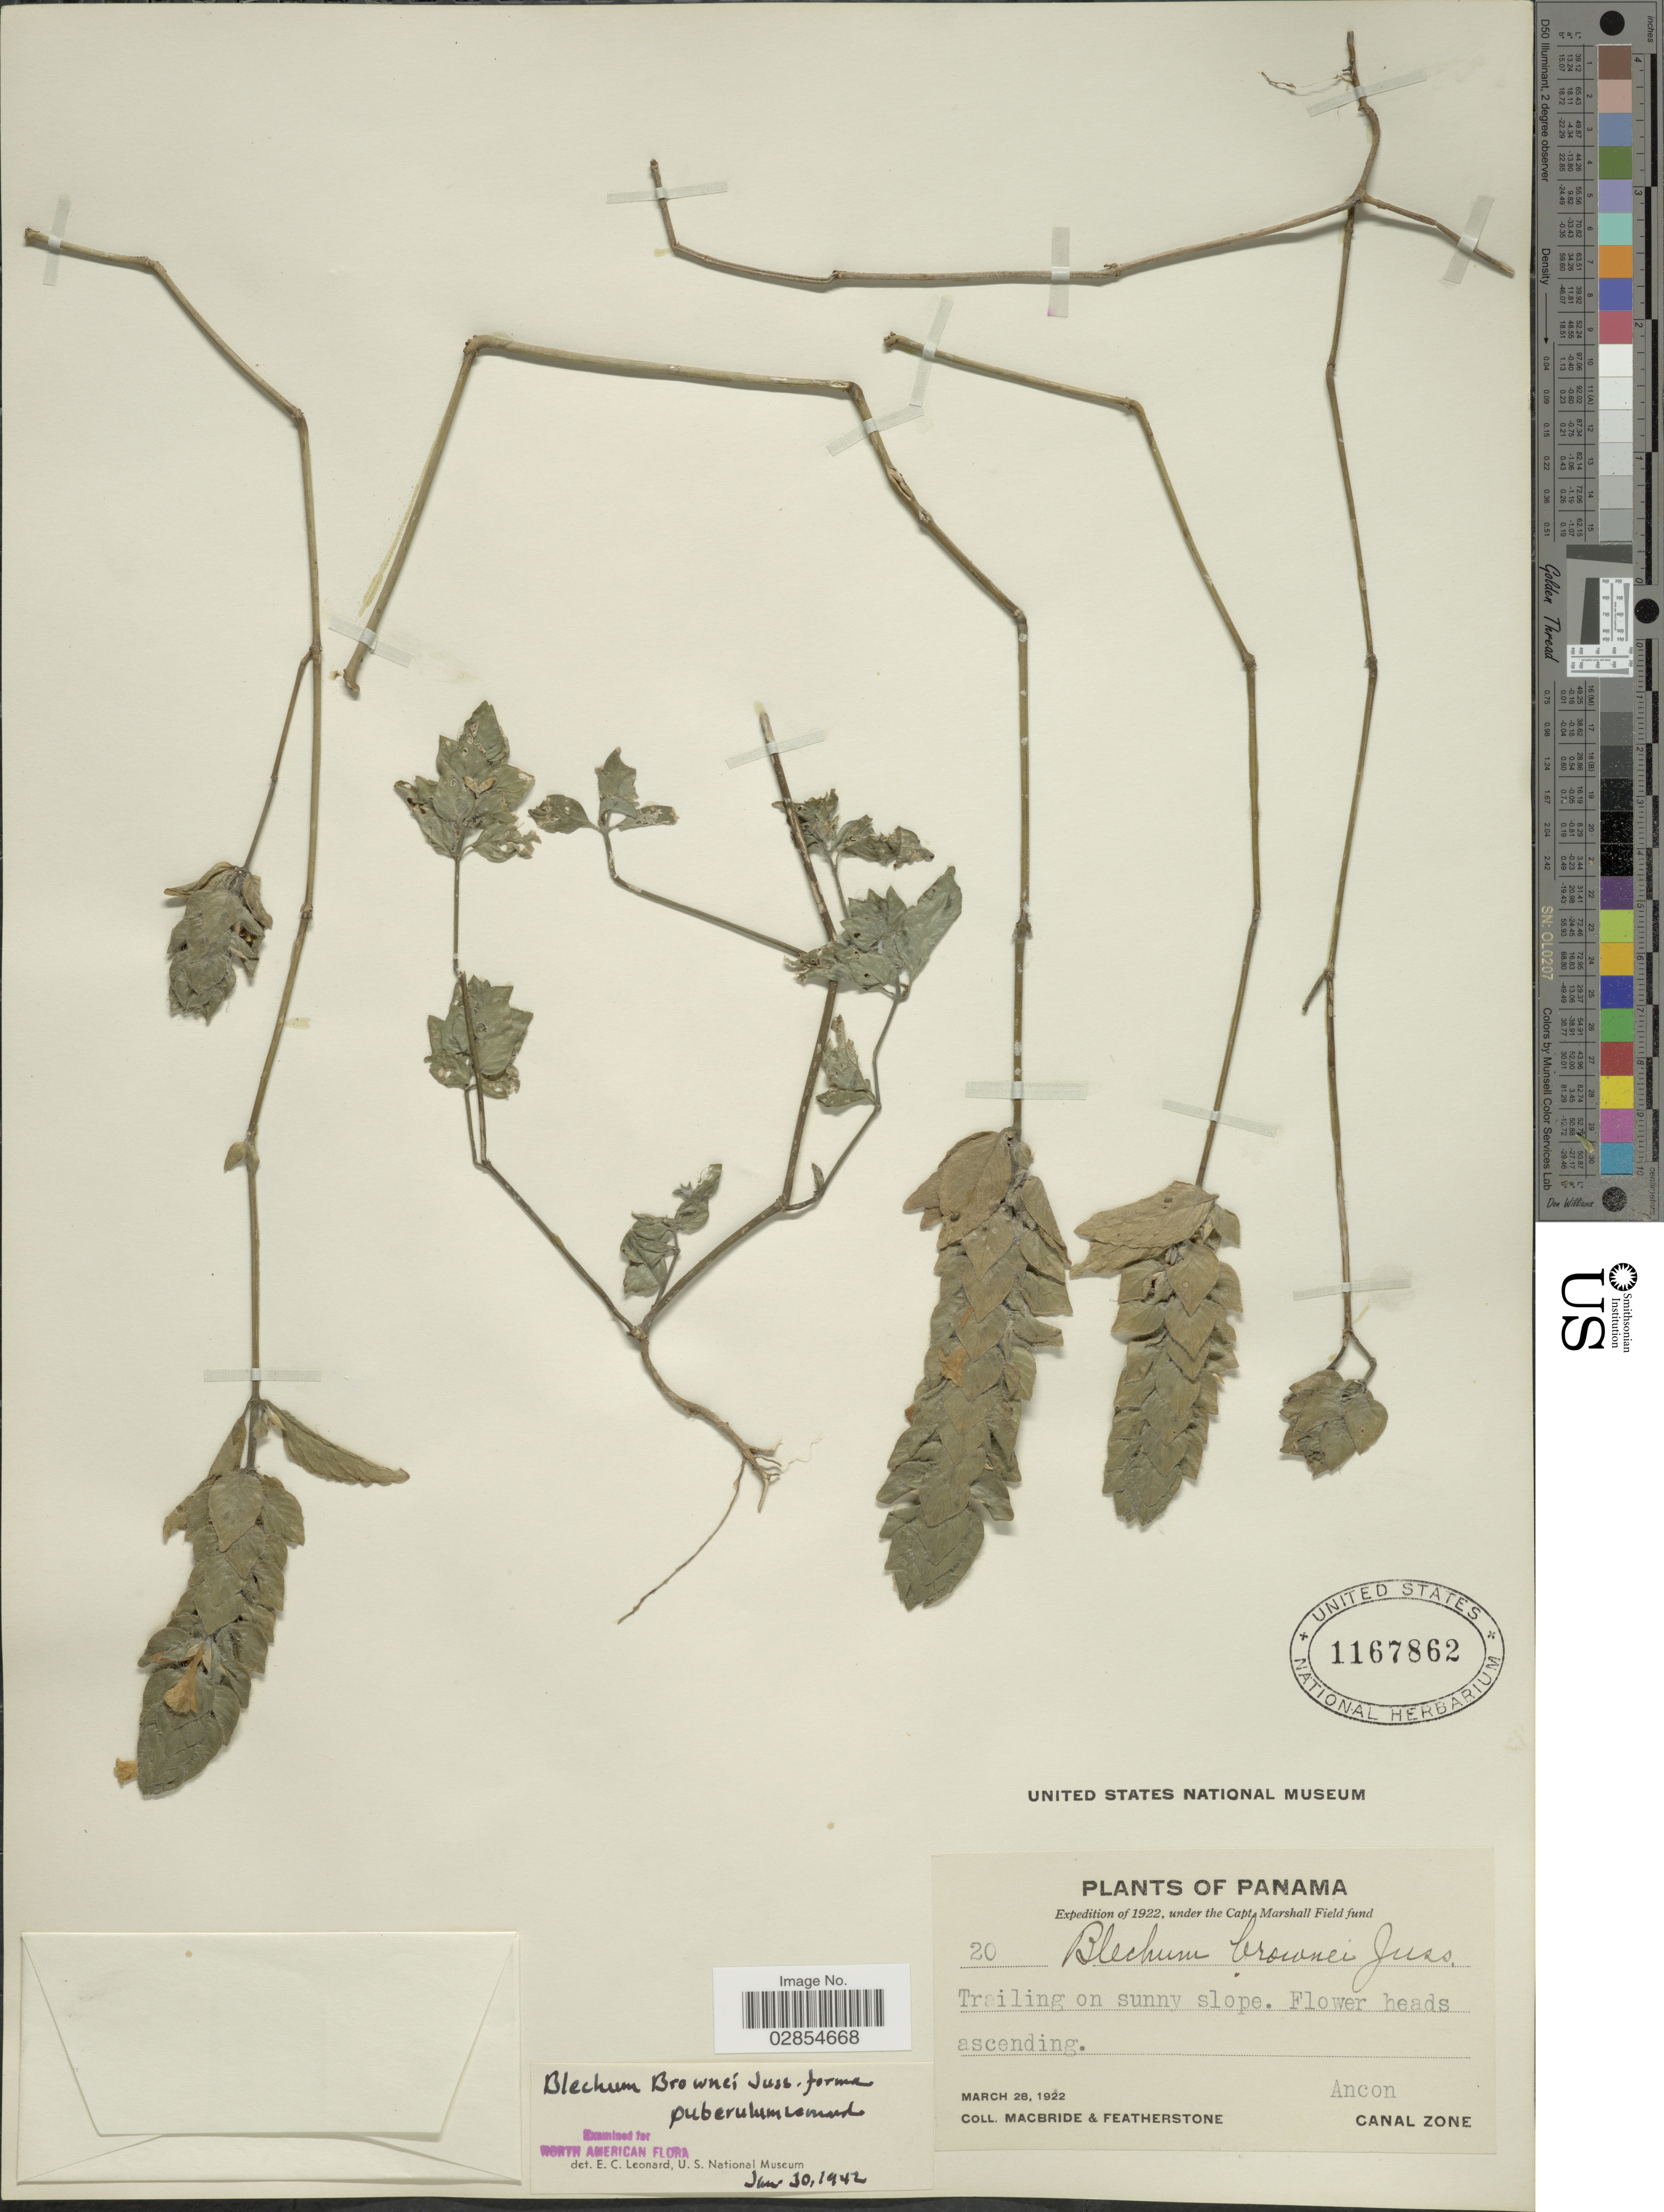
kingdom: Plantae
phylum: Tracheophyta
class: Magnoliopsida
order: Lamiales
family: Acanthaceae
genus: Blechum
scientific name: Blechum pyramidatum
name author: (Lam.) Urb.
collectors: Macbride, -- & -. Featherstone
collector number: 20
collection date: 1922-03-28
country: Panama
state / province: Colón / Panamá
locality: Ancon, Canal Zone.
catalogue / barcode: US 1167862